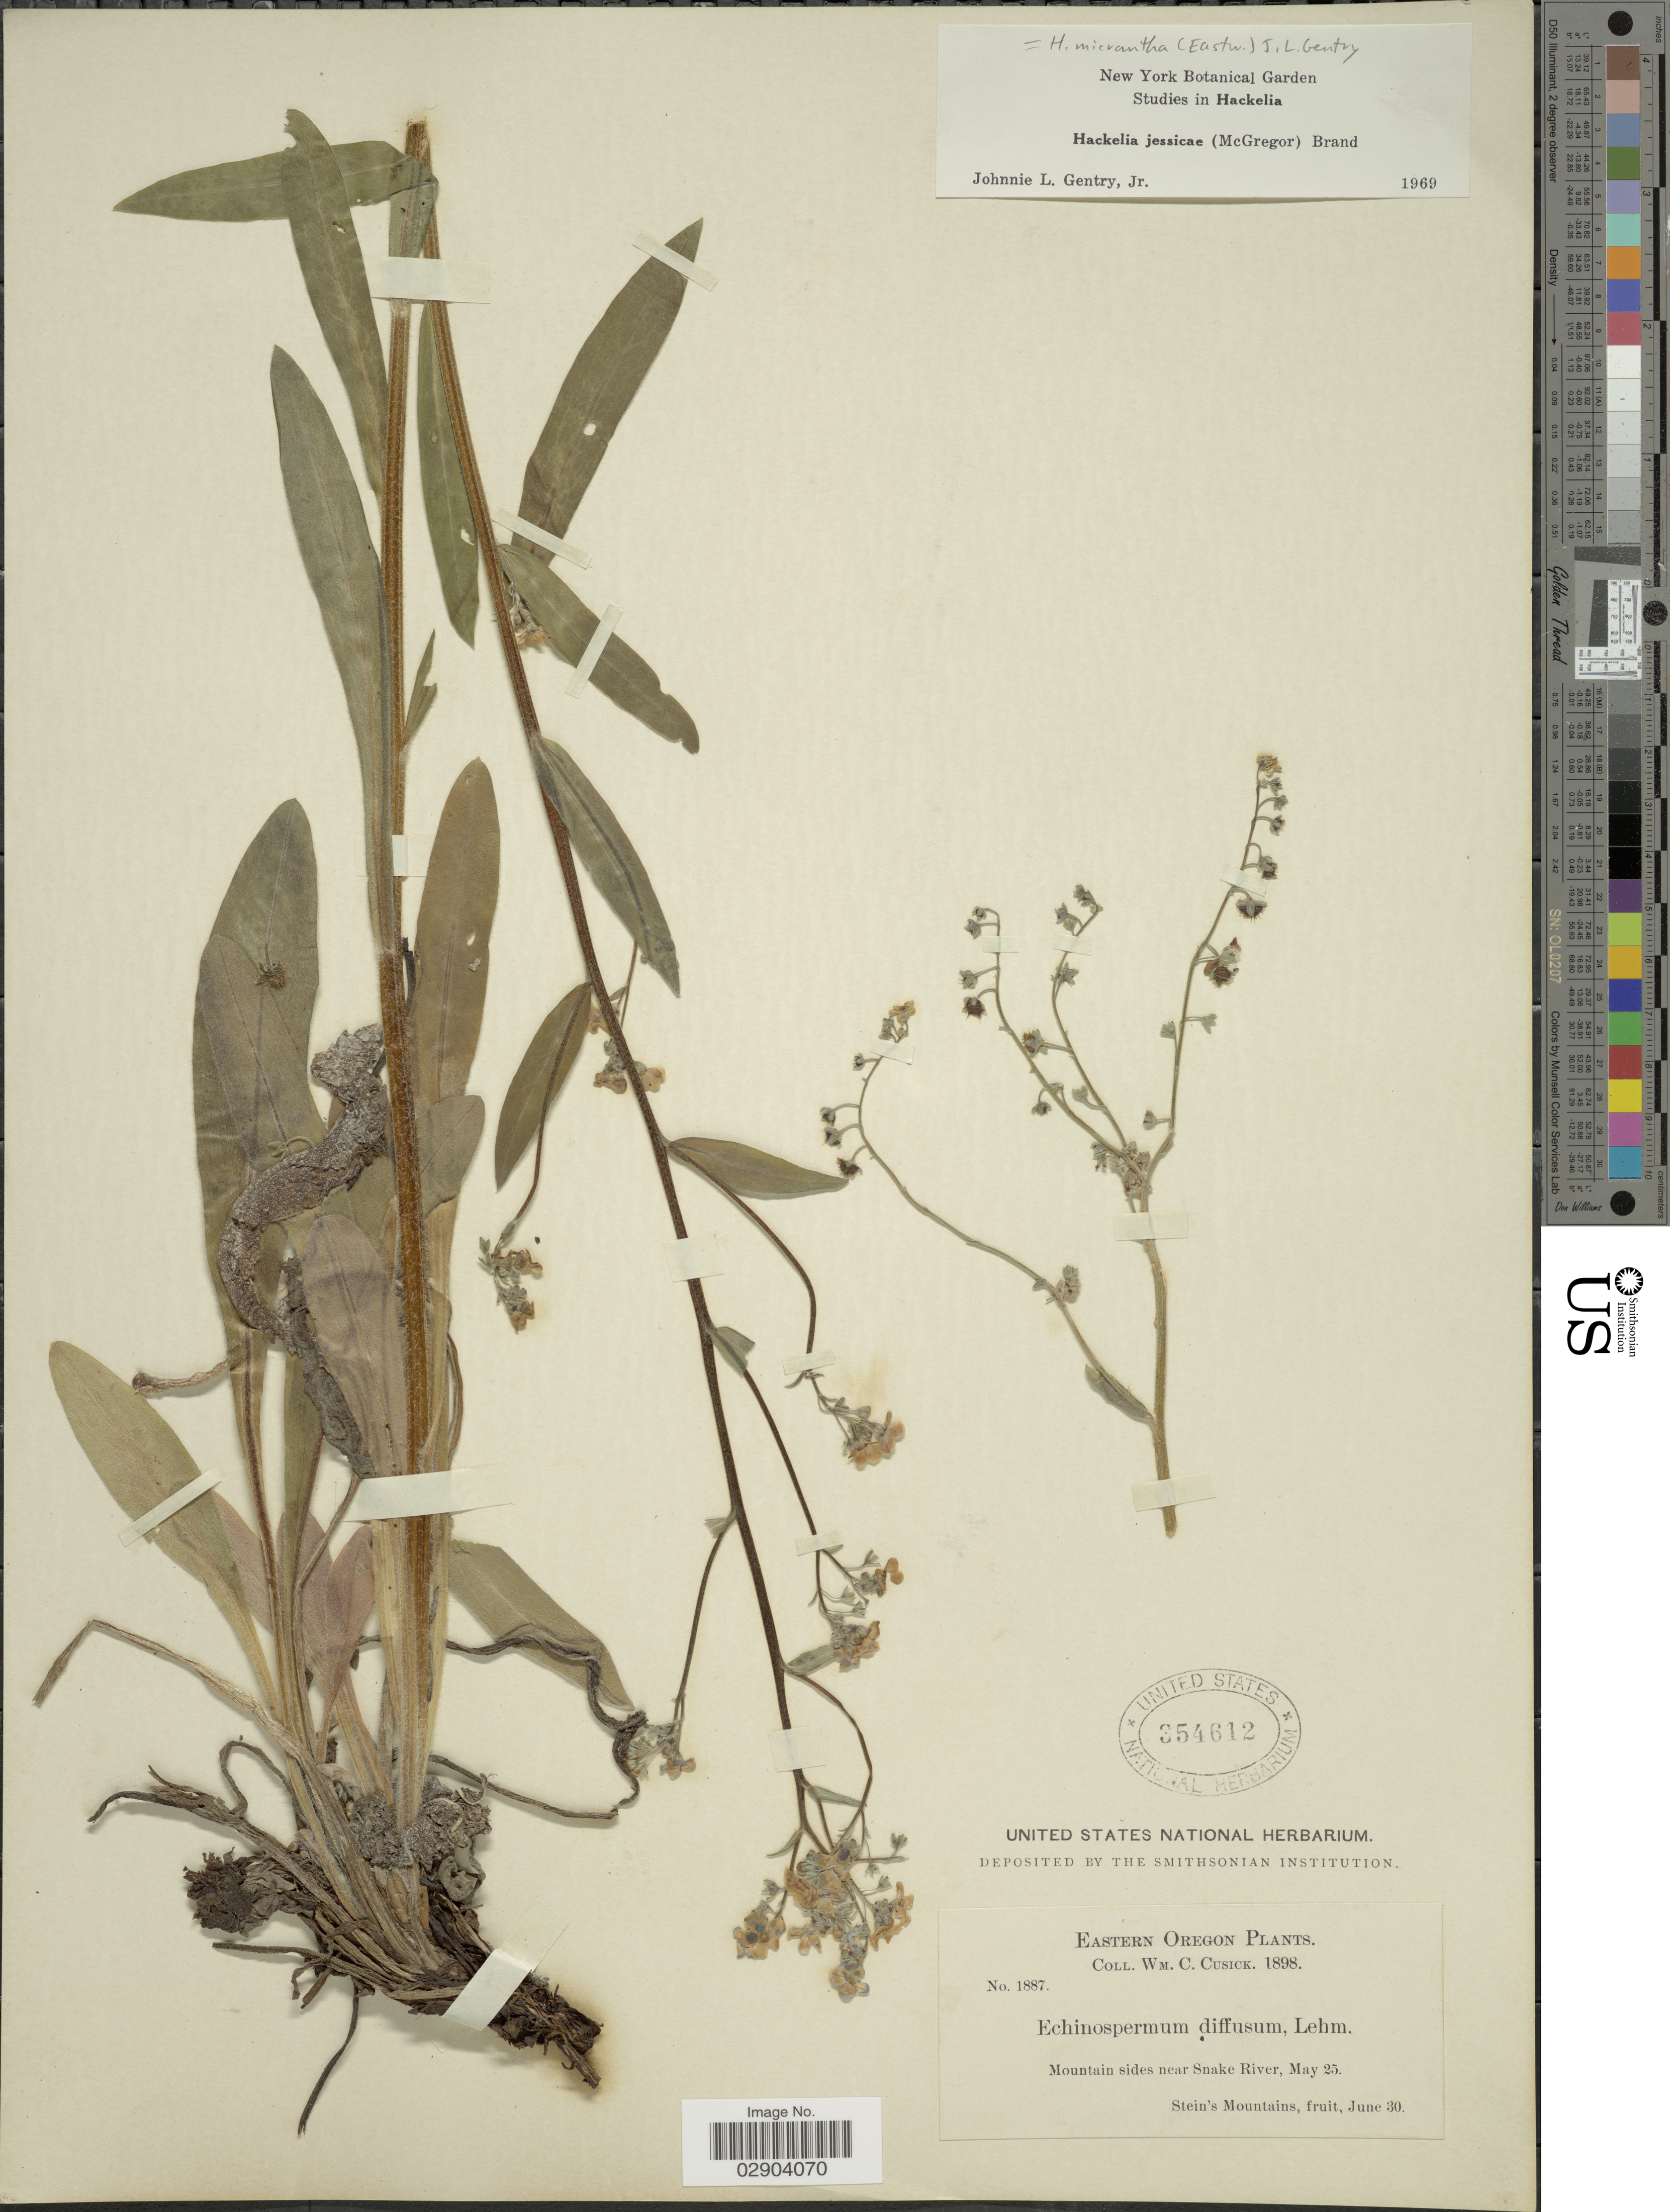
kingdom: Plantae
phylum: Tracheophyta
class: Magnoliopsida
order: Boraginales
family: Boraginaceae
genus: Hackelia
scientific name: Hackelia micrantha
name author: (Eastw.) J.L. Gentry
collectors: W. C. Cusick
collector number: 1887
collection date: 1898-05-25/1898-06-30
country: United States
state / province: Oregon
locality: Eastern Oregon. Mountain sides near Snake River. Stein's Mountain.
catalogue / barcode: US 354612